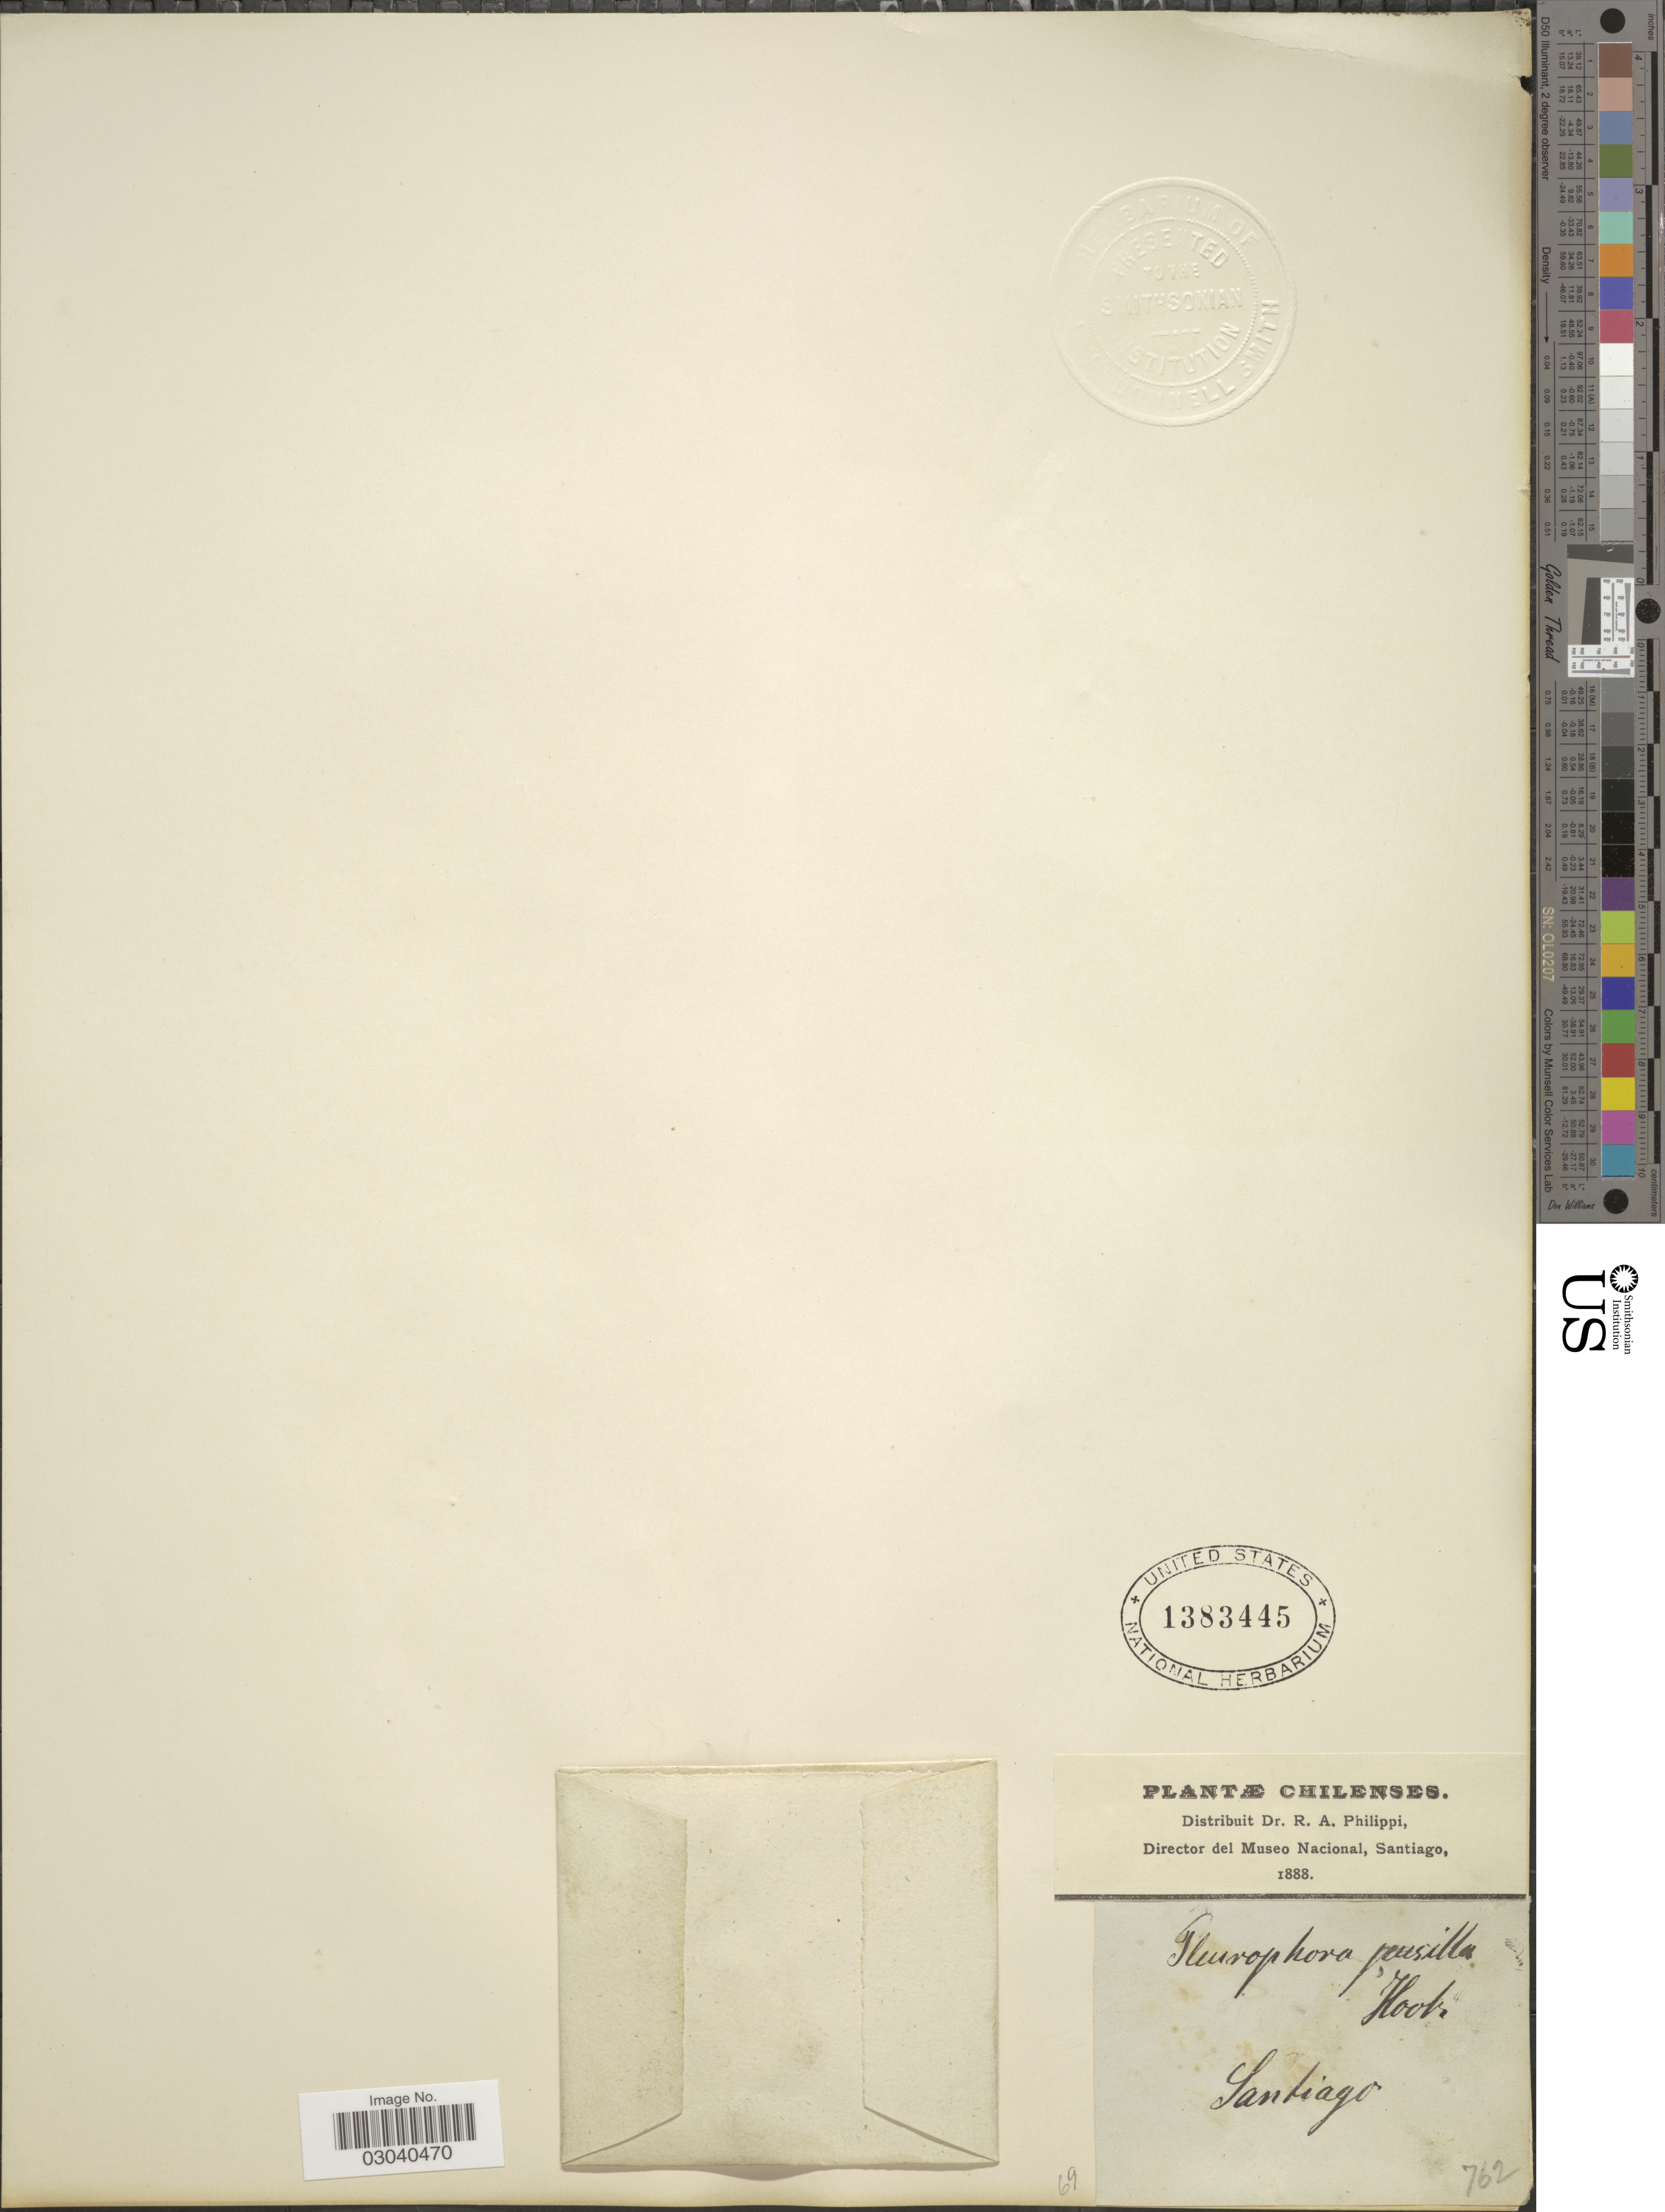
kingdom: Plantae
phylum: Tracheophyta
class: Magnoliopsida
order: Myrtales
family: Lythraceae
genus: Pleurophora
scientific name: Pleurophora pusilla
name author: Hook. & Arn.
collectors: R. A. Philippi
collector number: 762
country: Chile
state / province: Región Metropolitana (RM)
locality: Santiago.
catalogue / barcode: US 1383445